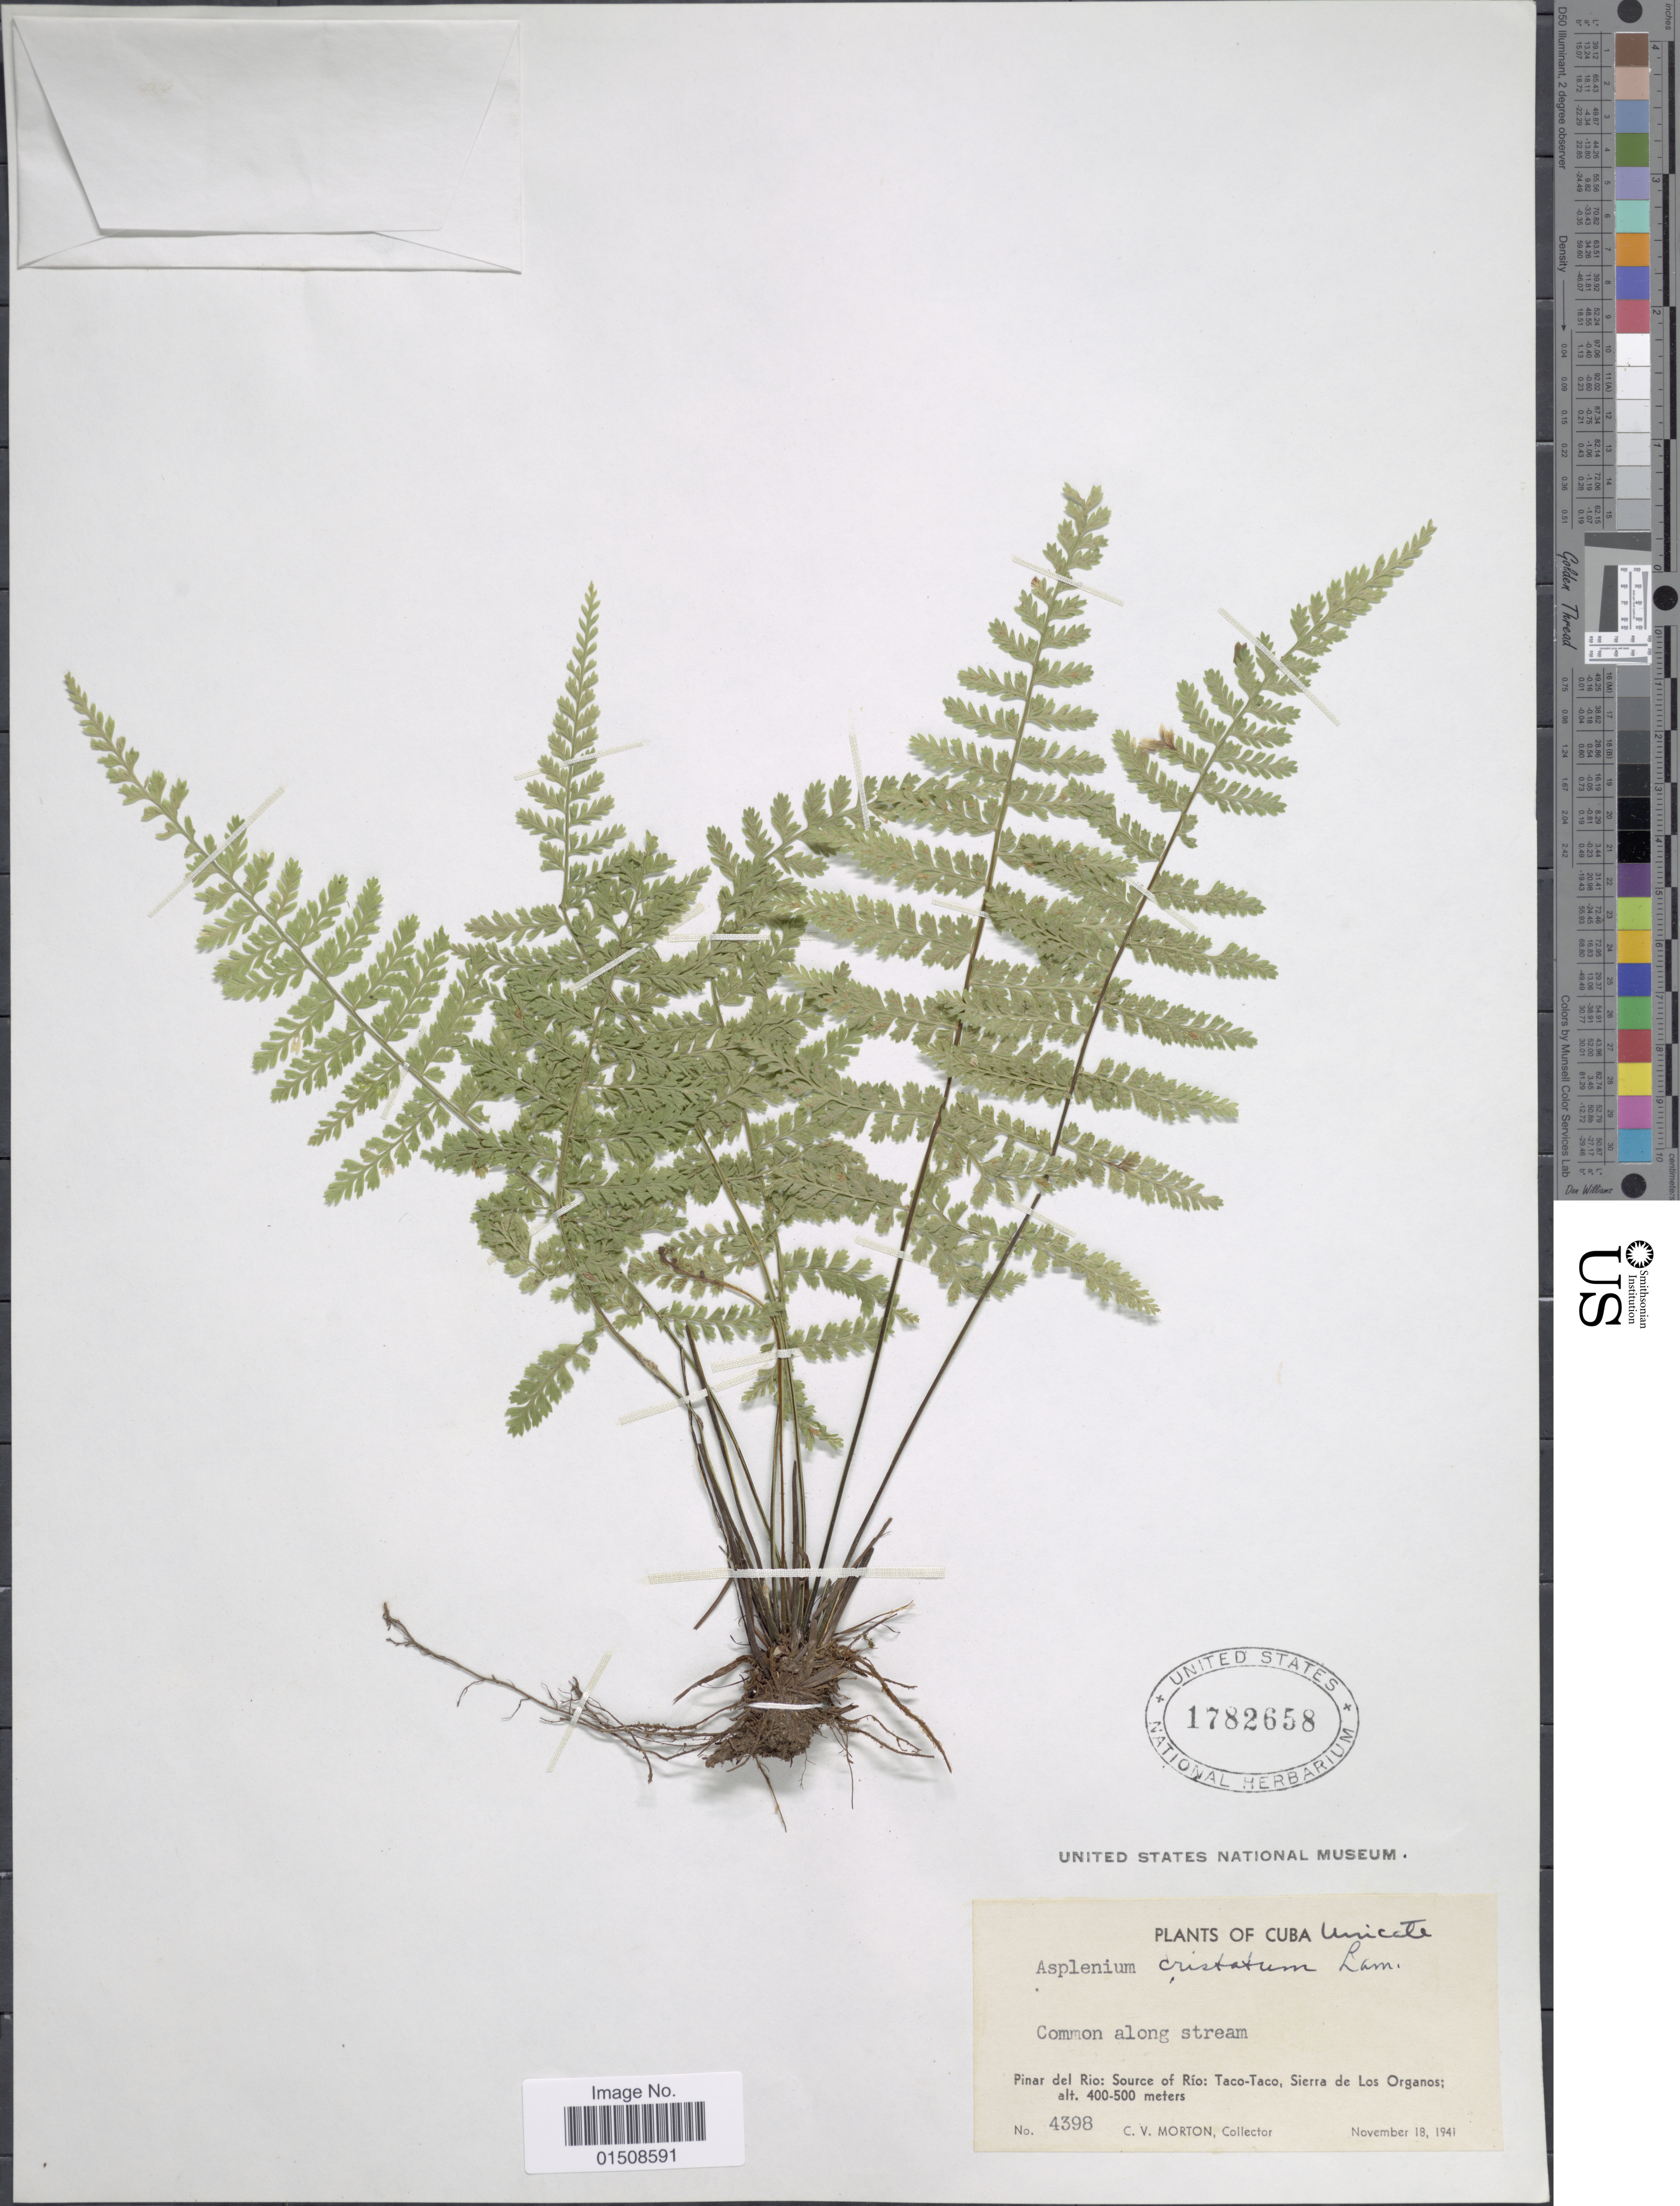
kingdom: Plantae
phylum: Tracheophyta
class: Polypodiopsida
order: Polypodiales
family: Aspleniaceae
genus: Asplenium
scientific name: Asplenium cristatum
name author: Lam.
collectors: C. V. Morton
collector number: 4398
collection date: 1941-11-18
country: Cuba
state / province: Pinar del Río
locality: Source of Rio: Taco-Taco, Sierra de Los Organos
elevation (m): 400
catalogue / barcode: US 1782658